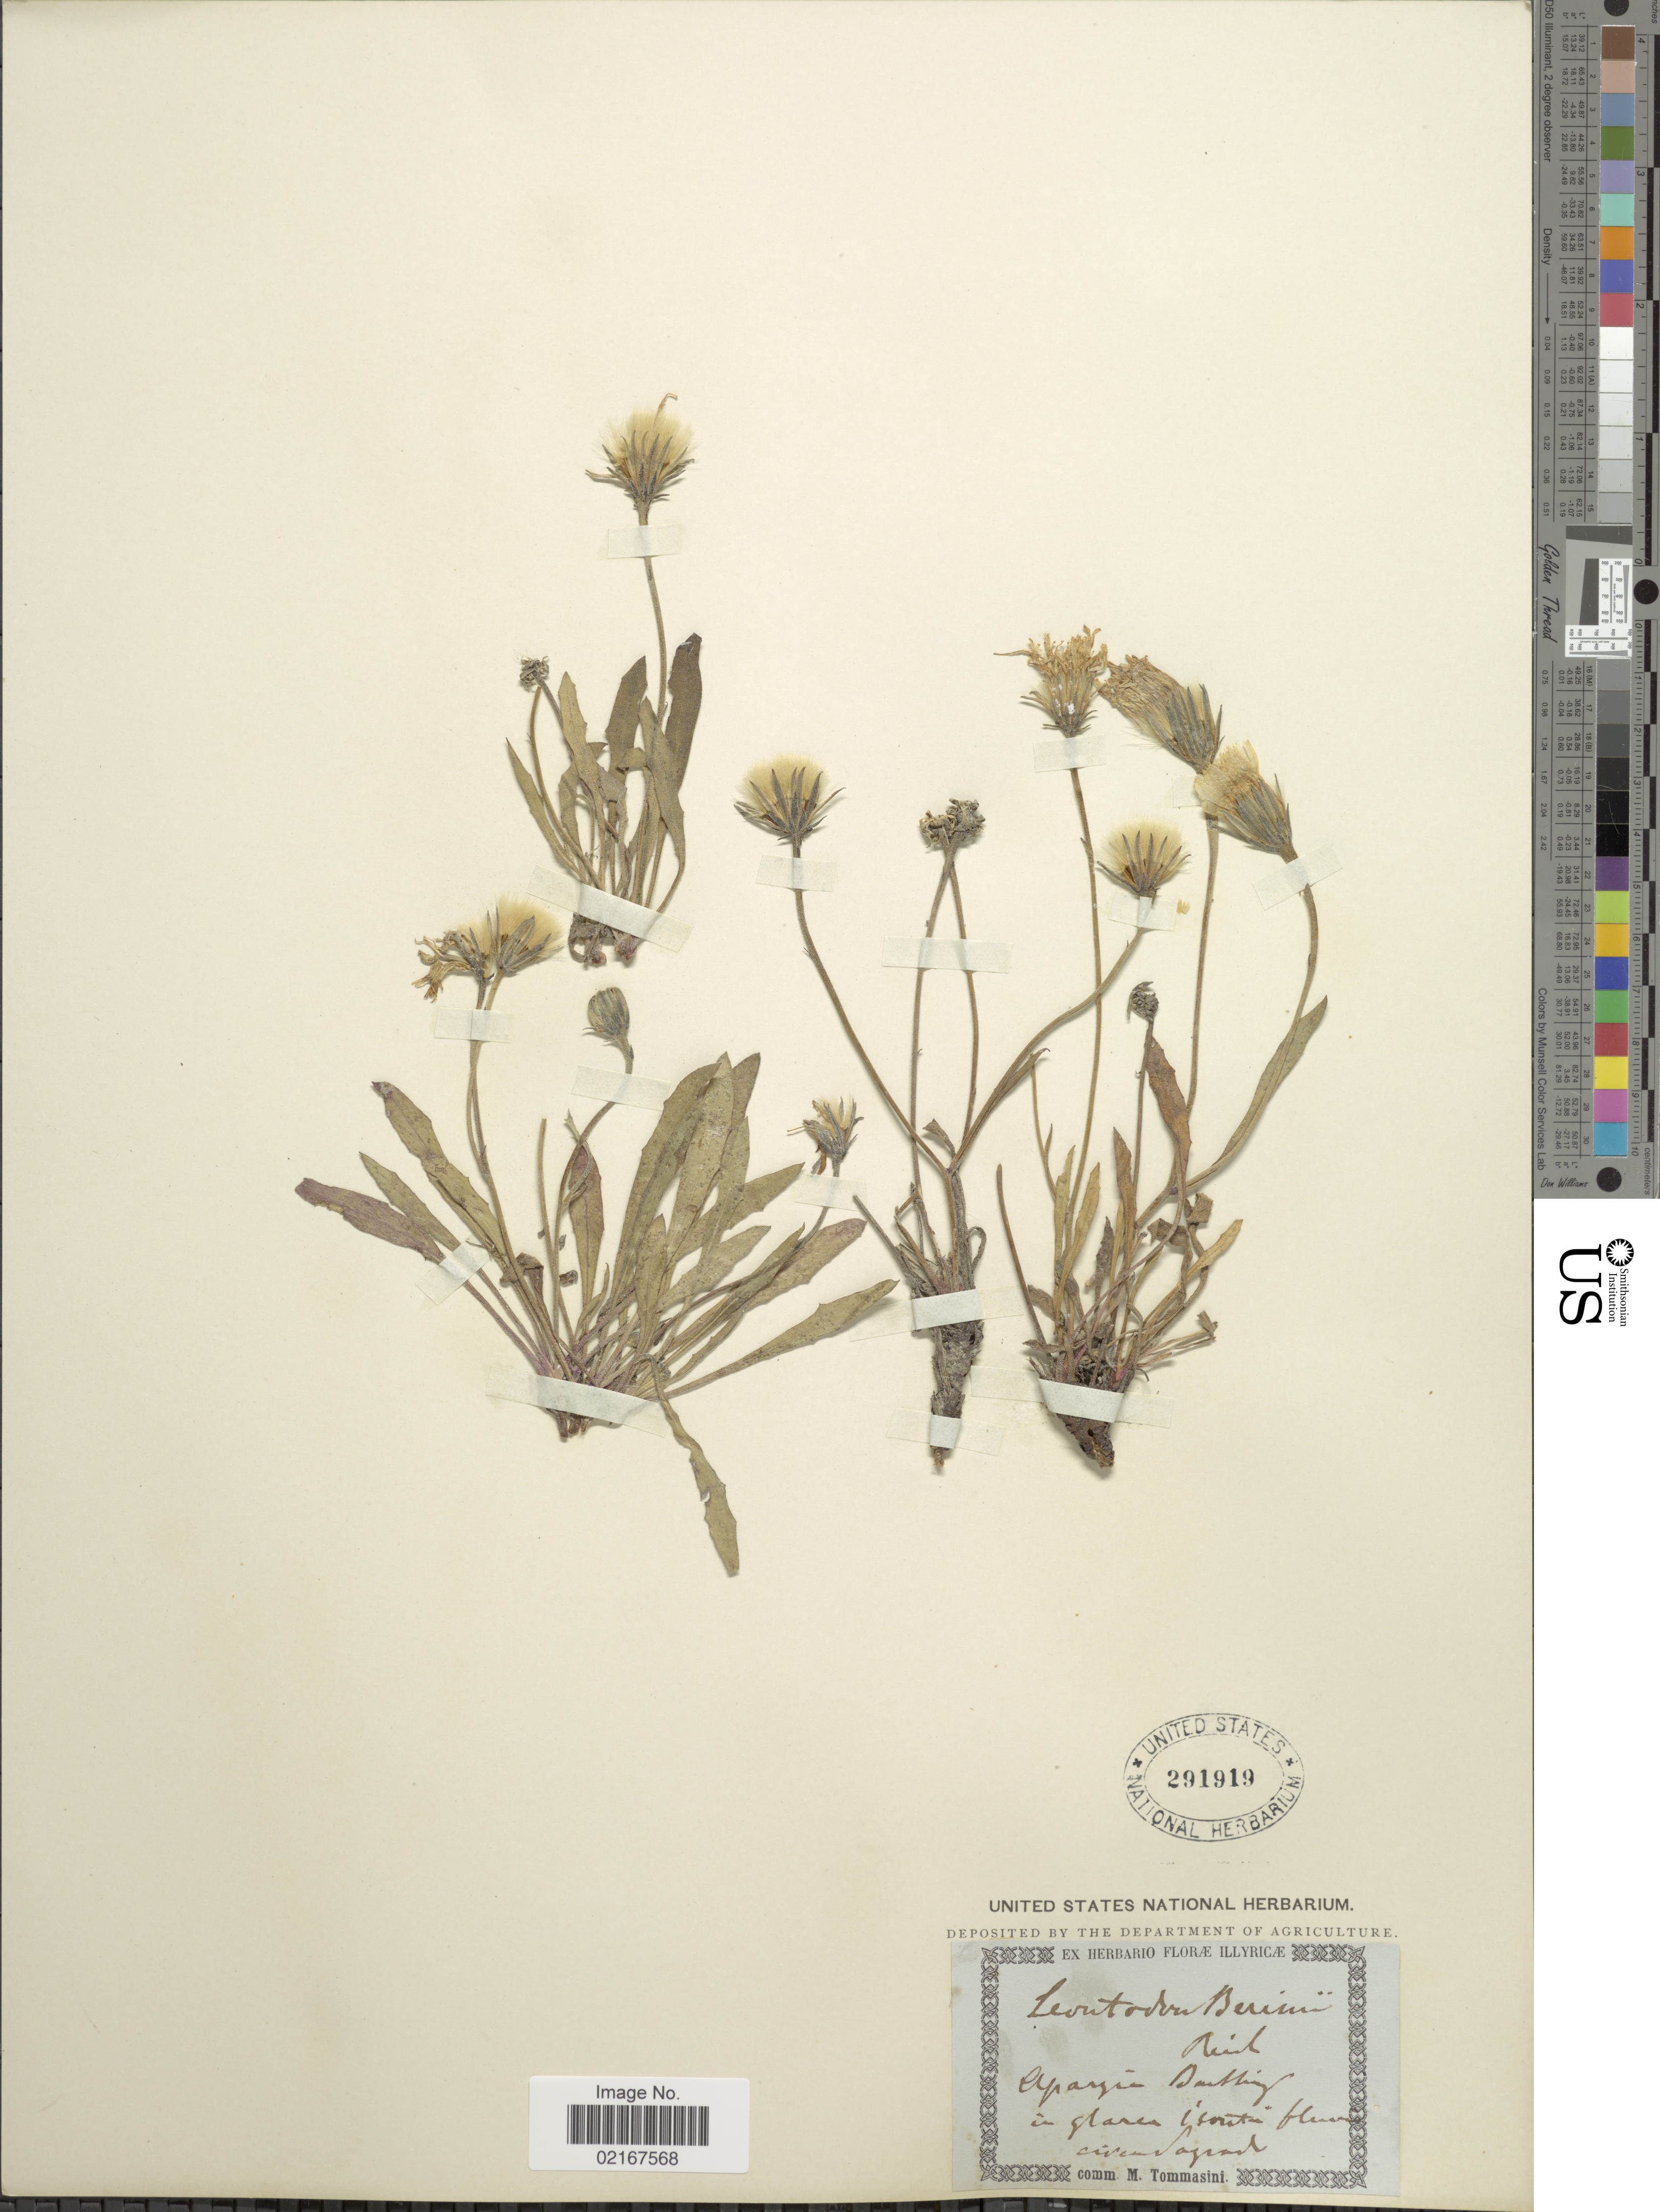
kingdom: Plantae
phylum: Tracheophyta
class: Magnoliopsida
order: Asterales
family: Asteraceae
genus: Leontodon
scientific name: Leontodon berinii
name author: (Bartl.) Roth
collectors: ex herb. Floræ Illyricæ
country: Croatia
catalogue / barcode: US 291919